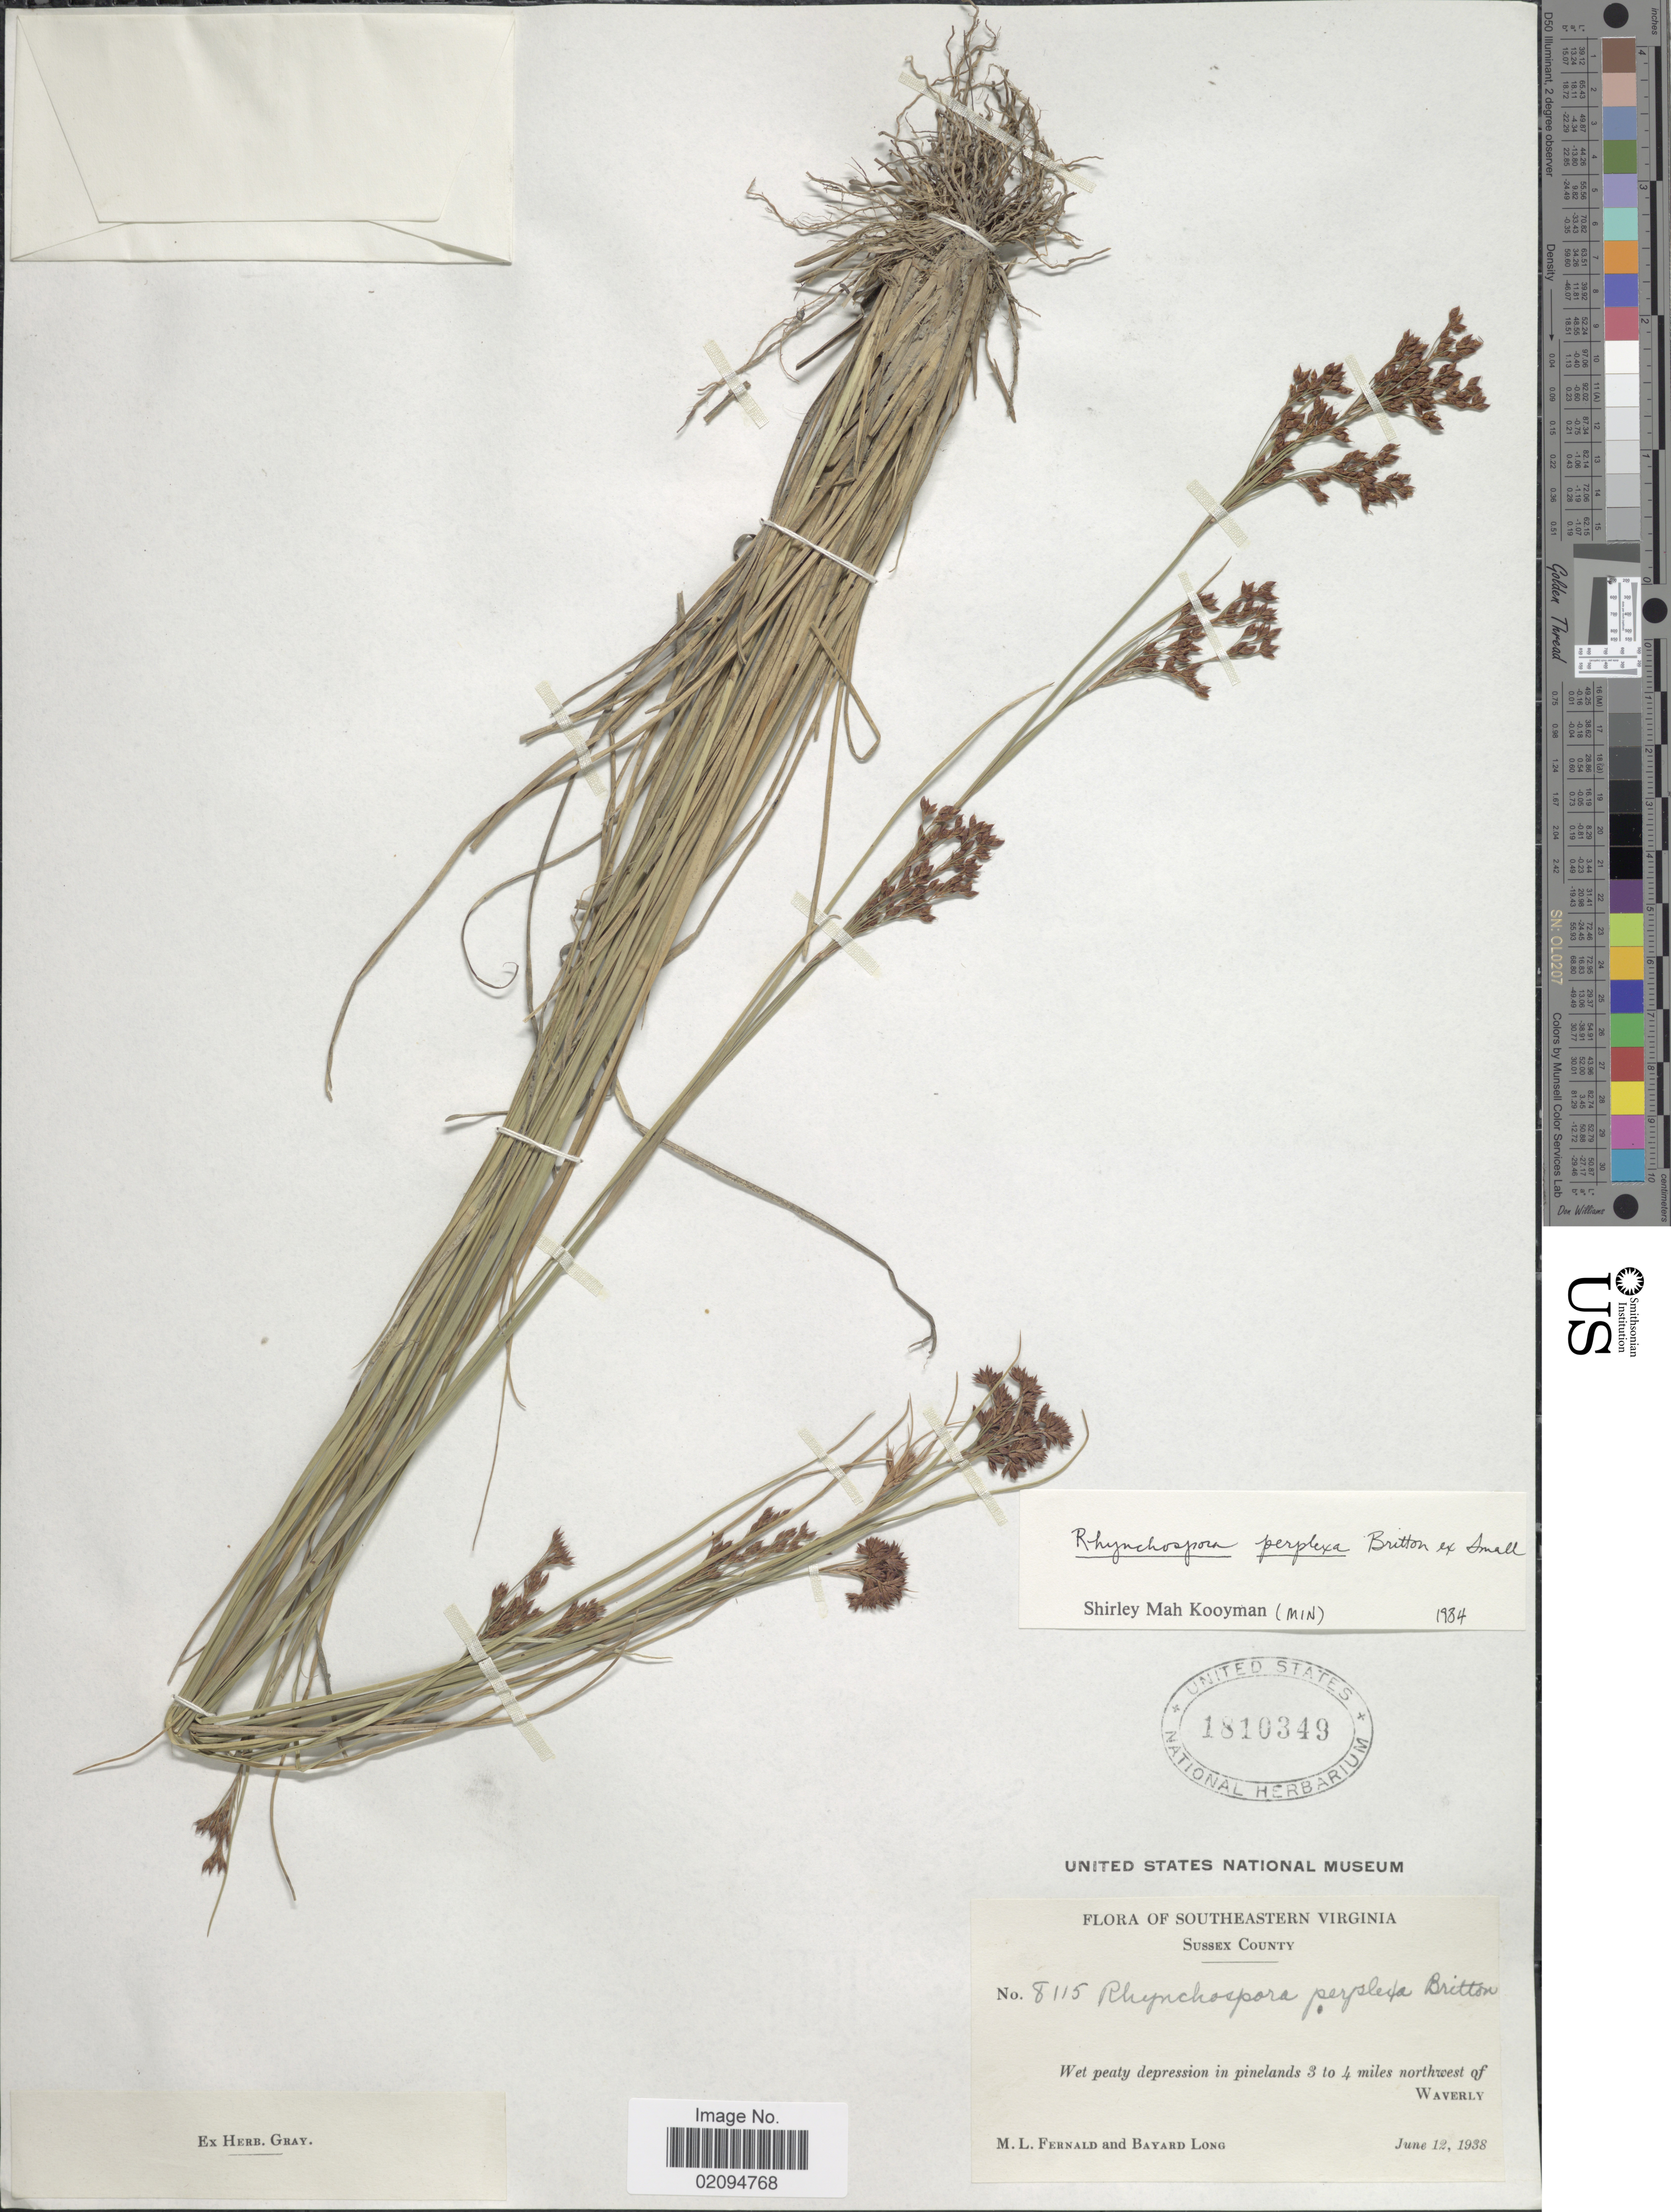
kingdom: Plantae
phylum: Tracheophyta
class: Liliopsida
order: Poales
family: Cyperaceae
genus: Rhynchospora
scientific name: Rhynchospora perplexa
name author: Britton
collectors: M. L. Fernald & B. Long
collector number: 8115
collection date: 1938-06-12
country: United States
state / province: Virginia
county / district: Sussex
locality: Southeastern Virginia. Sussex County, In pinelands 3 to 4 miles northwest of Waverly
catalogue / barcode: US 1810349